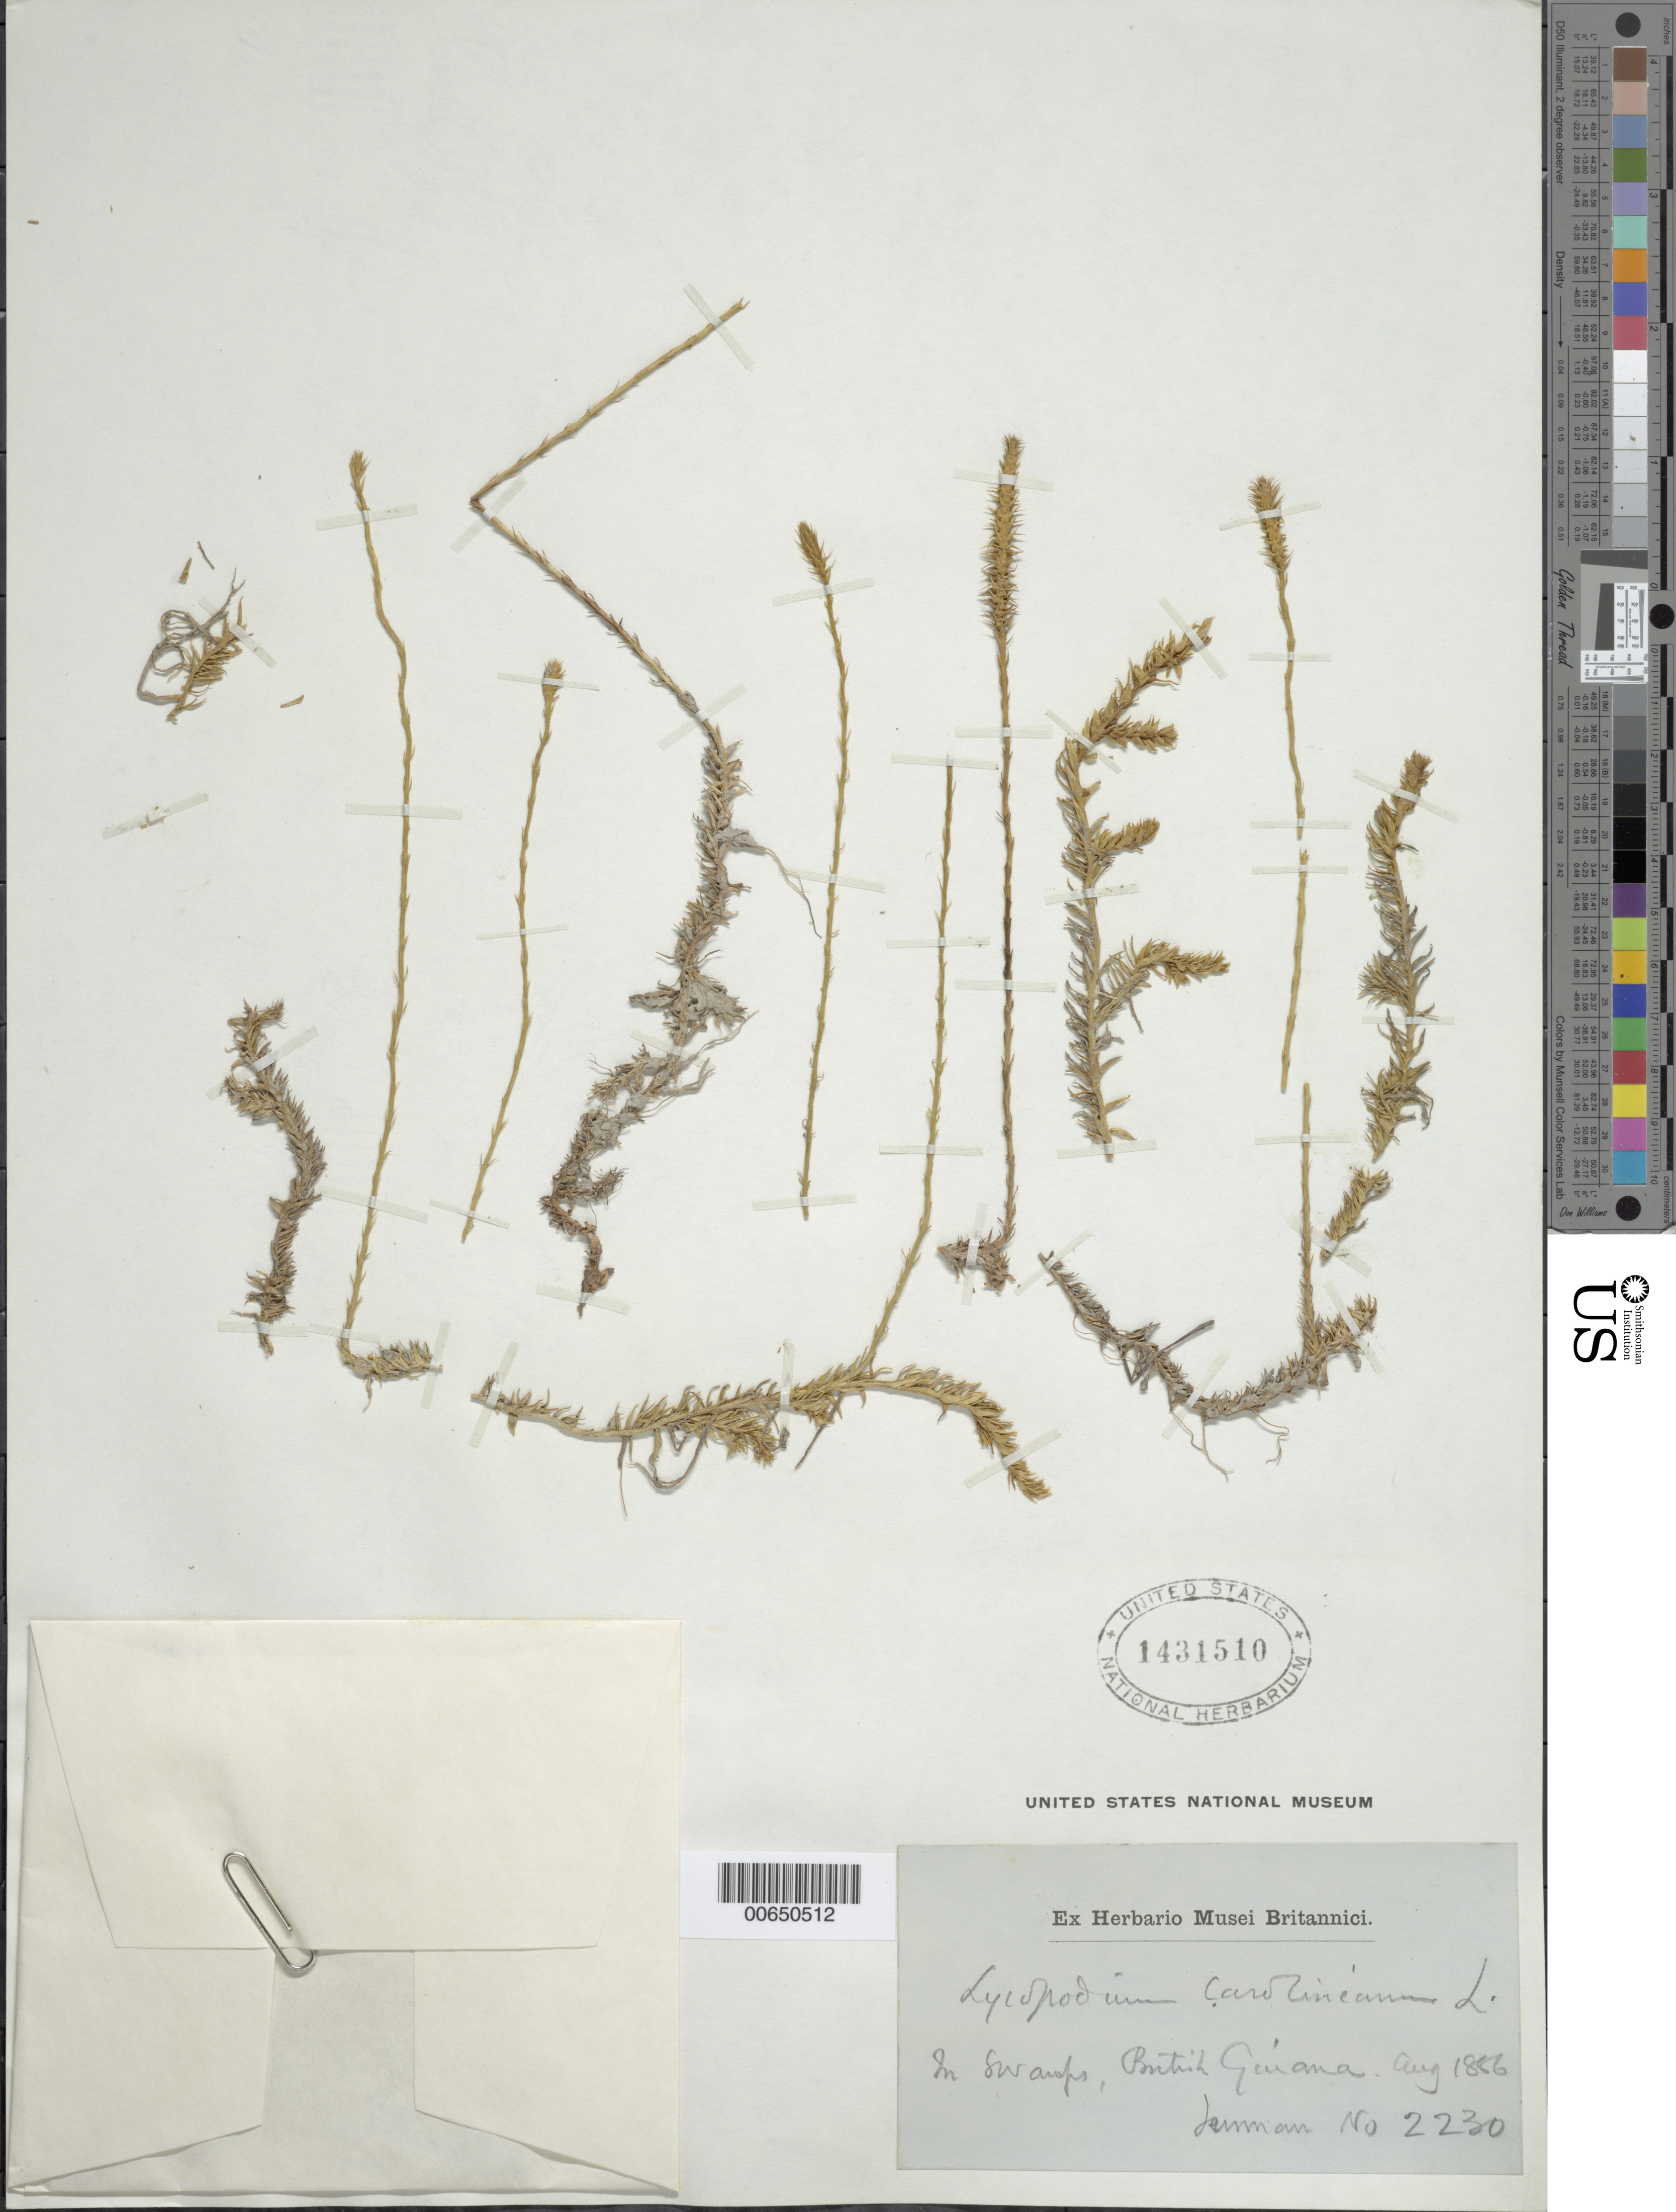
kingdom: Plantae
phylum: Tracheophyta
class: Lycopodiopsida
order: Lycopodiales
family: Lycopodiaceae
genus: Pseudolycopodiella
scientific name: Pseudolycopodiella paradoxa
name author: (Mart.) Holub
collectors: G. S. Jenman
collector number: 2230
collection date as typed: August 1886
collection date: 1886-08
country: Guyana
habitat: In swamps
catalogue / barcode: US 1431510